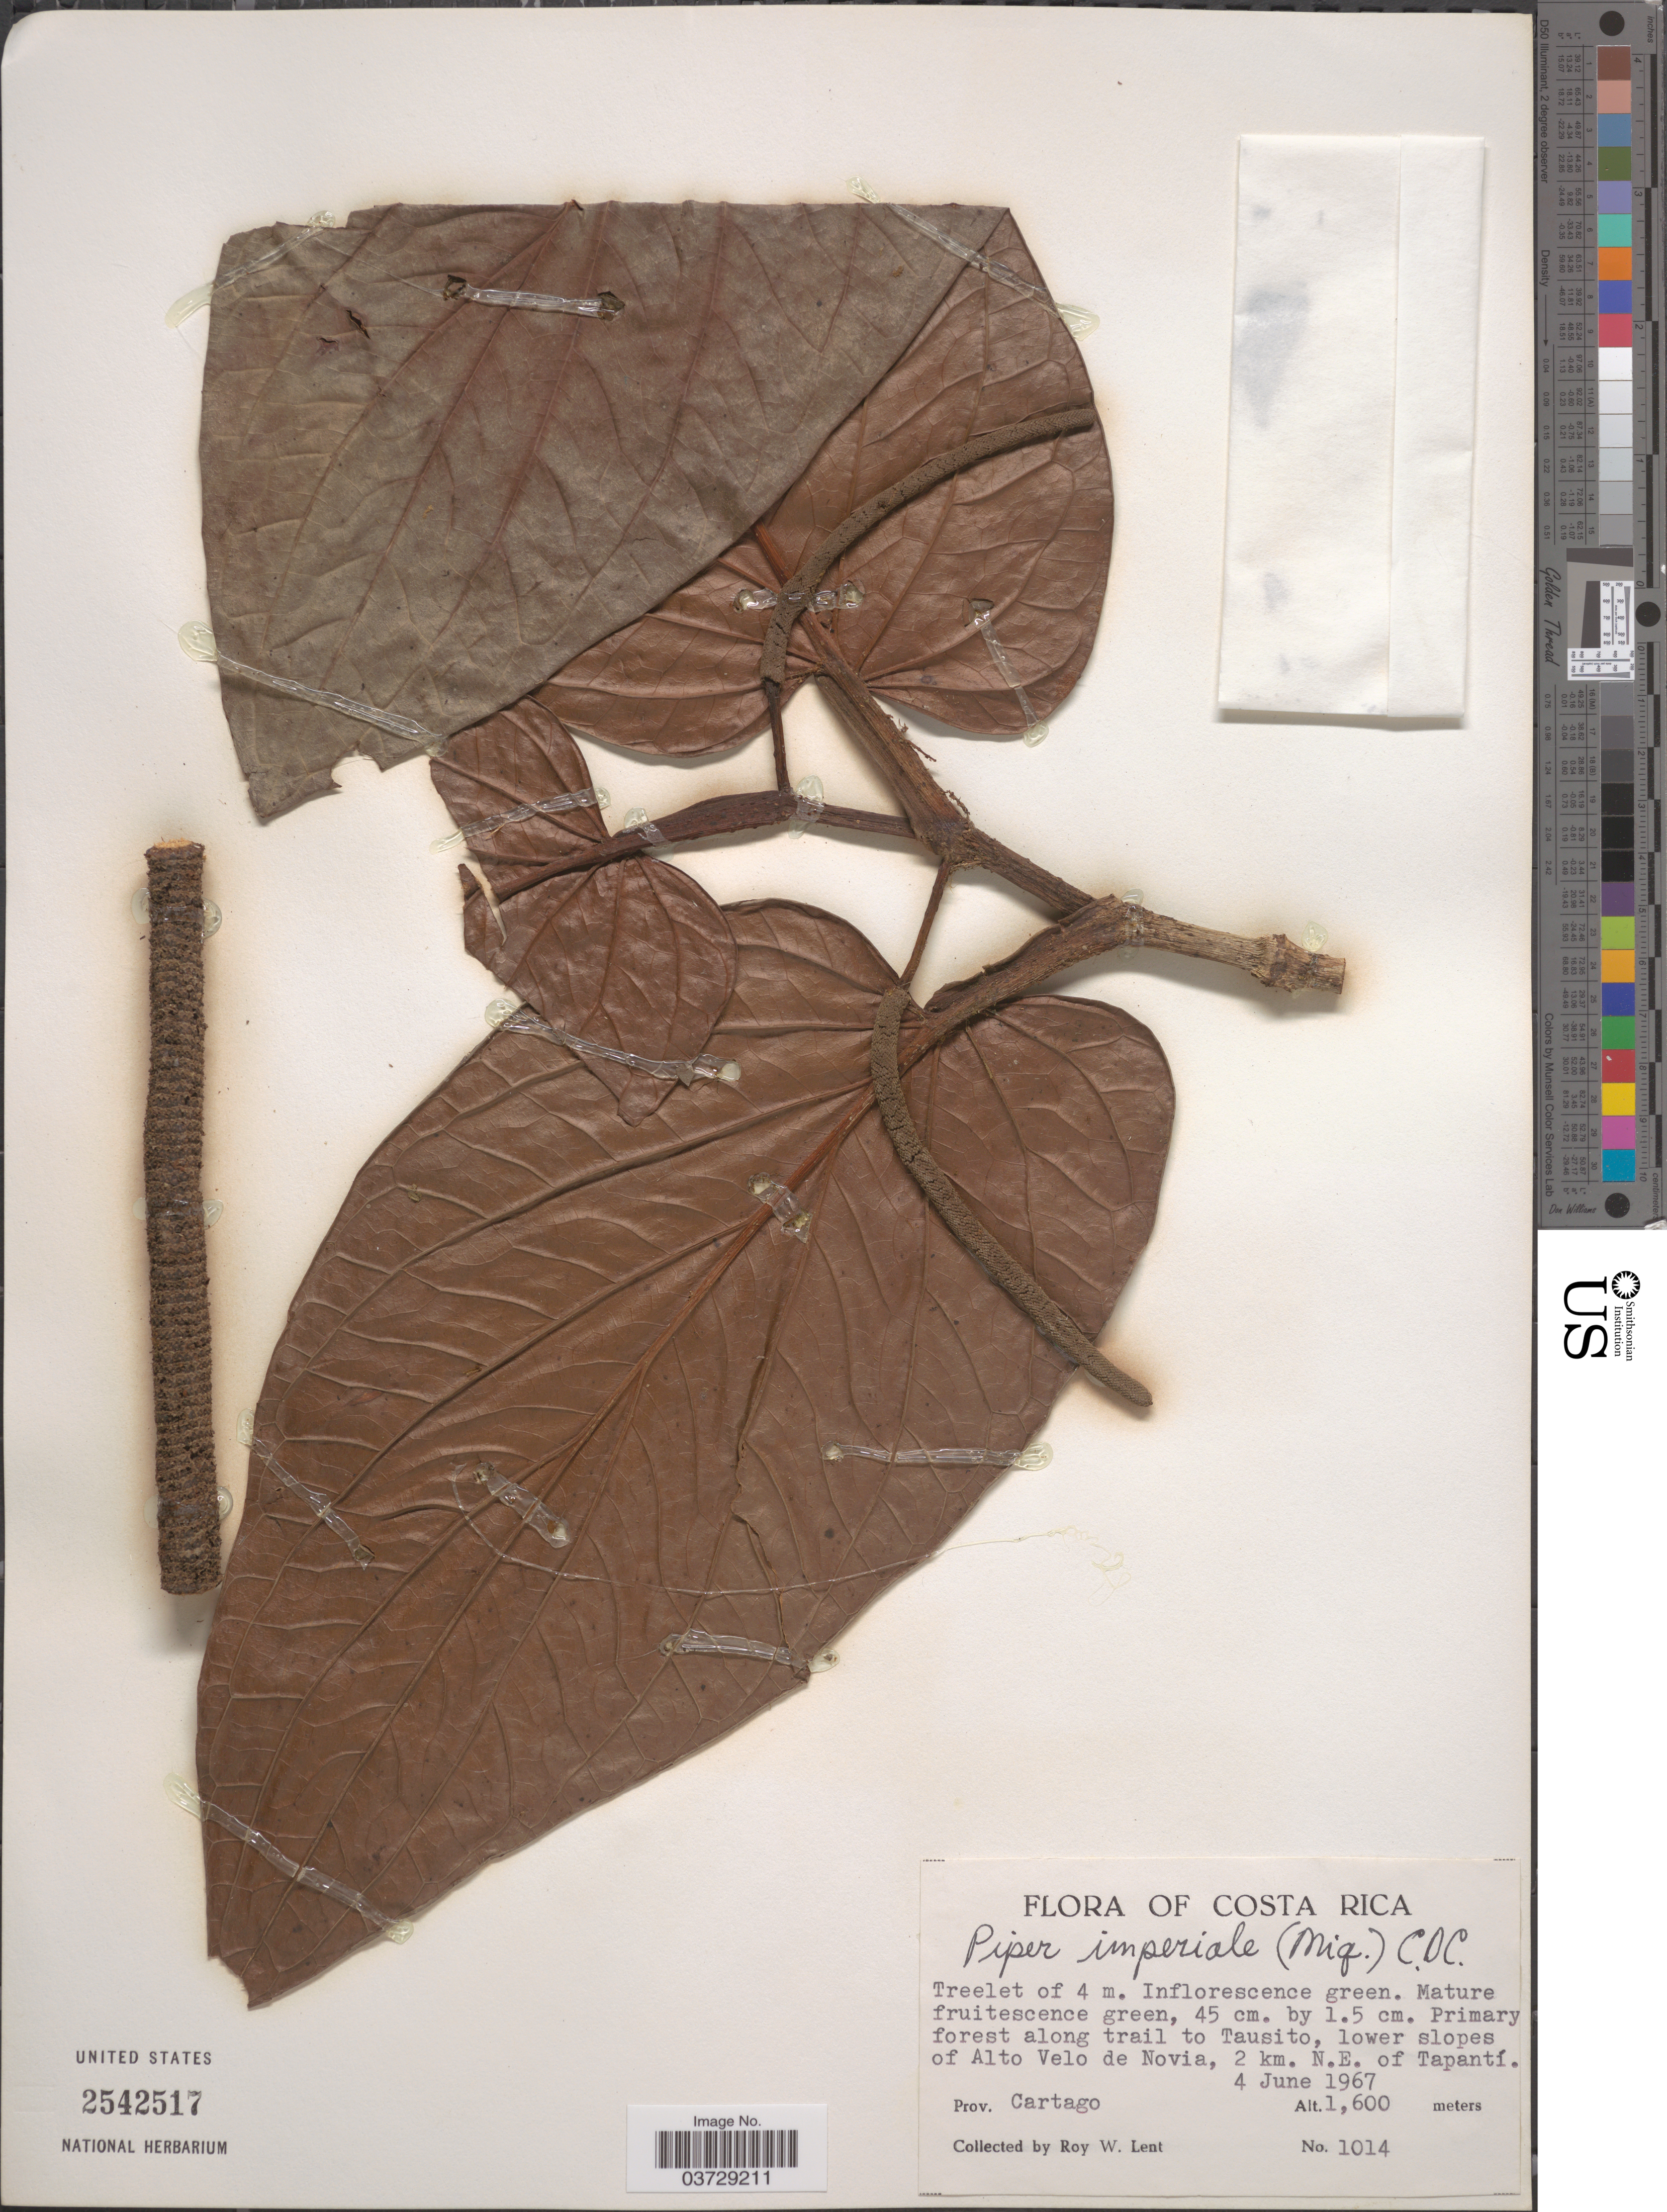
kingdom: Plantae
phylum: Tracheophyta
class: Magnoliopsida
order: Piperales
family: Piperaceae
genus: Piper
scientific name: Piper imperiale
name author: (Miq.) C. DC.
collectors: R. W. Lent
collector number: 1014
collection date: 1967-06-04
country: Costa Rica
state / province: Cartago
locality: Along trail to Tausito, lower slopes of Alto Velo de Novia, 2 km. N.E. of Tapantí.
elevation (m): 1600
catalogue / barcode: US 2542517